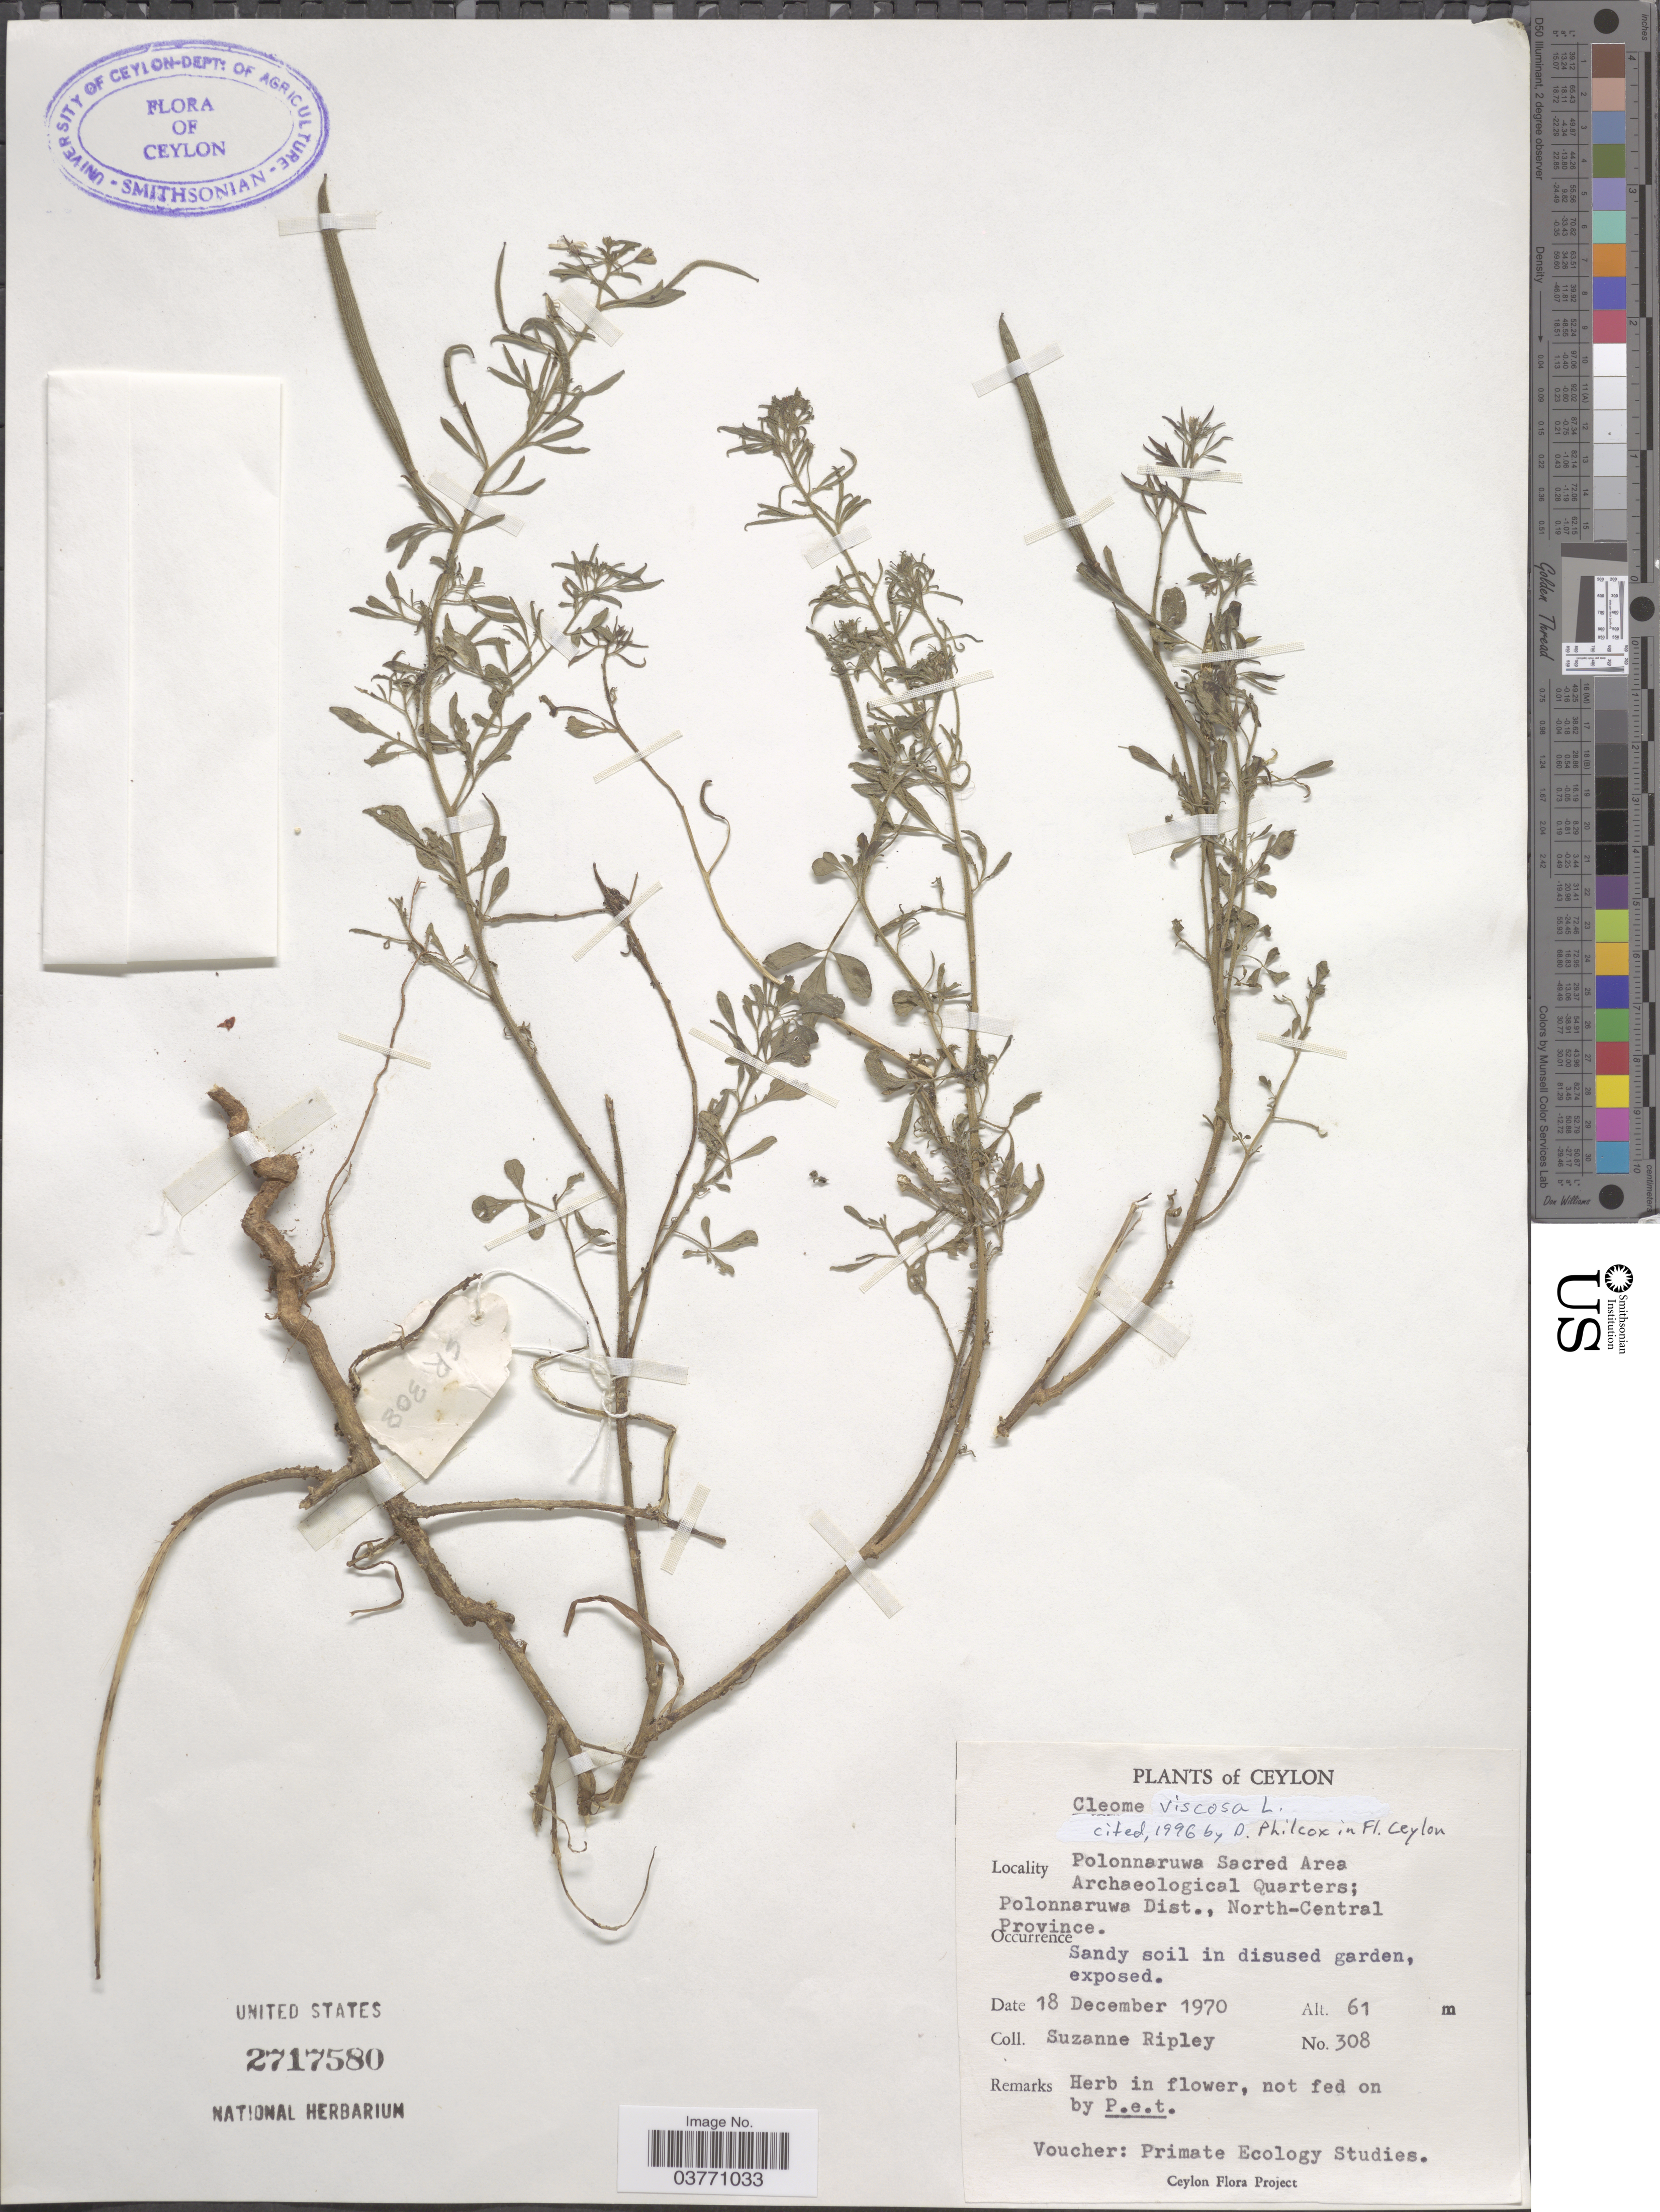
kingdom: Plantae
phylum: Tracheophyta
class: Magnoliopsida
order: Brassicales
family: Cleomaceae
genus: Arivela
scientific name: Arivela viscosa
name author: (L.) Raf.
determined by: Strong, M. T., (US), Smithsonian Institution - National Museum of Natural History (UNITED STATES)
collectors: S. Ripley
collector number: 308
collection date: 1970-12-18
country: Sri Lanka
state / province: North Central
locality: Ceylon. Polonnaruwa Sacred Area Archaeological Quarters; Polonnaruwa Dist.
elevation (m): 61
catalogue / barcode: US 2717580